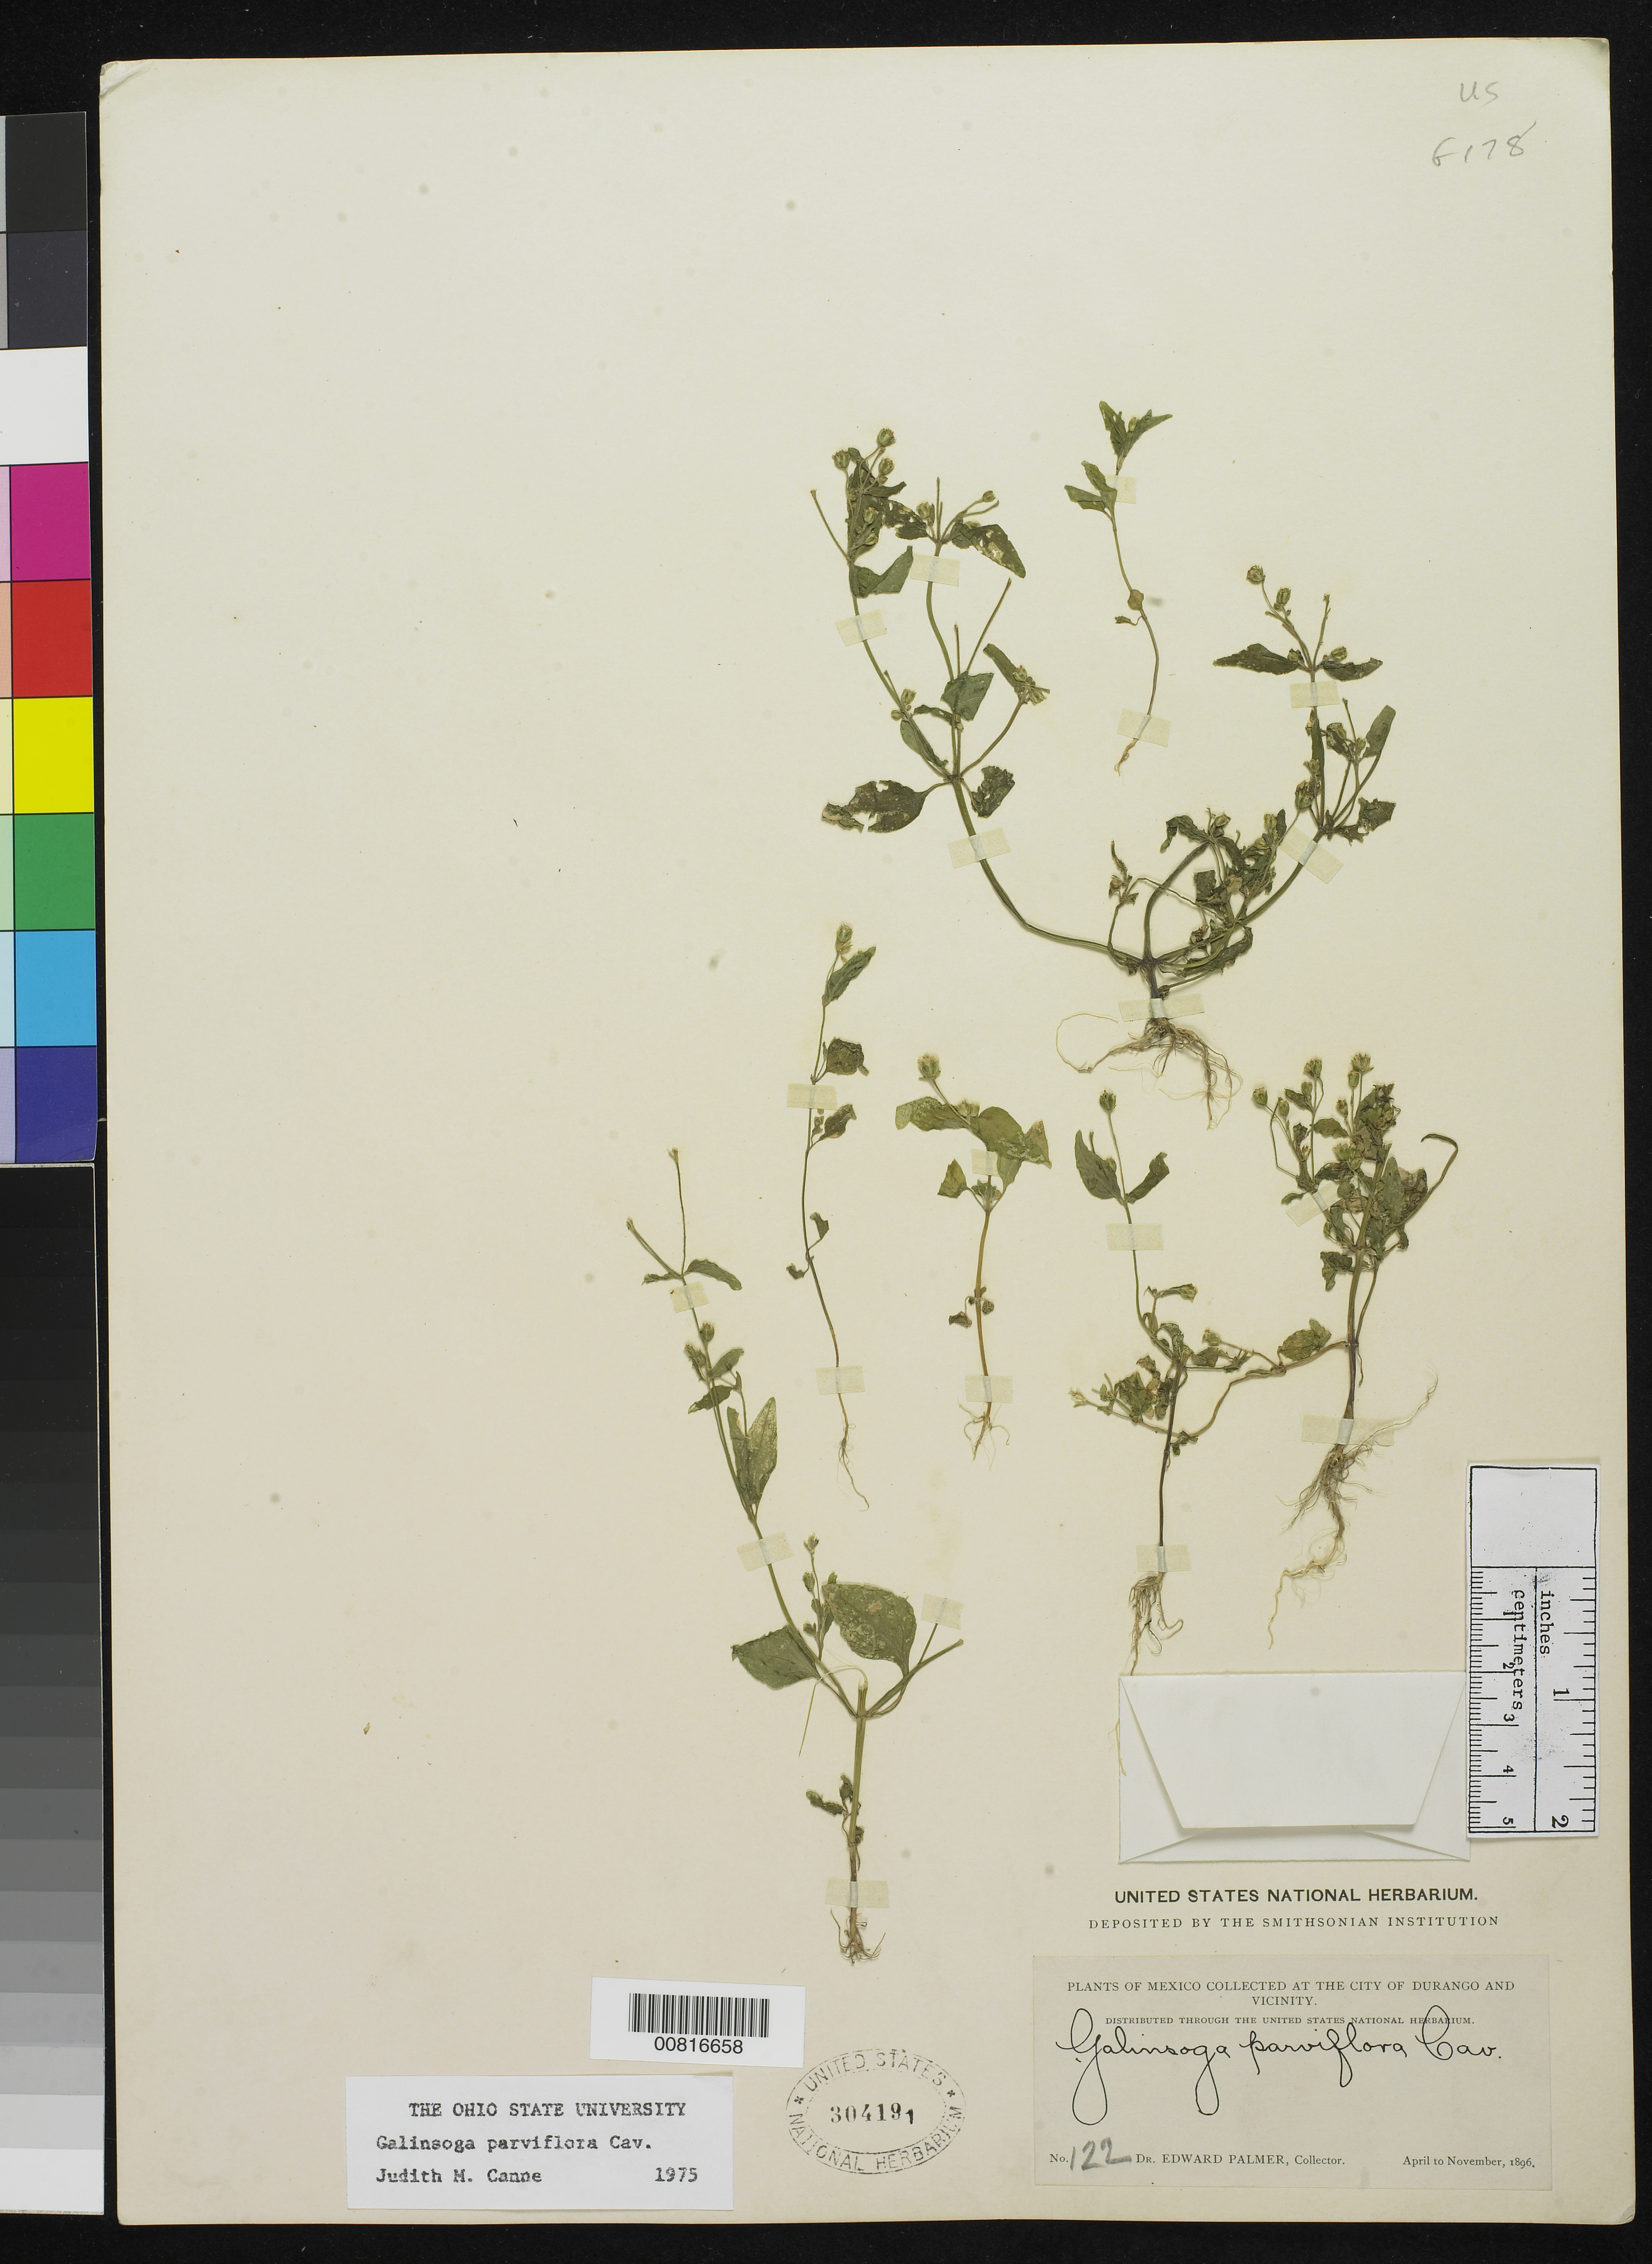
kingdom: Plantae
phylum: Tracheophyta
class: Magnoliopsida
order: Asterales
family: Asteraceae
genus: Galinsoga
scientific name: Galinsoga parviflora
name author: Cav.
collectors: E. Palmer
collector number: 122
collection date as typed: Apr 1896 to -- Nov 1896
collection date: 1896-04/1896-11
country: Mexico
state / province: Durango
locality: City of Durango and vicinity.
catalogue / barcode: US 304191